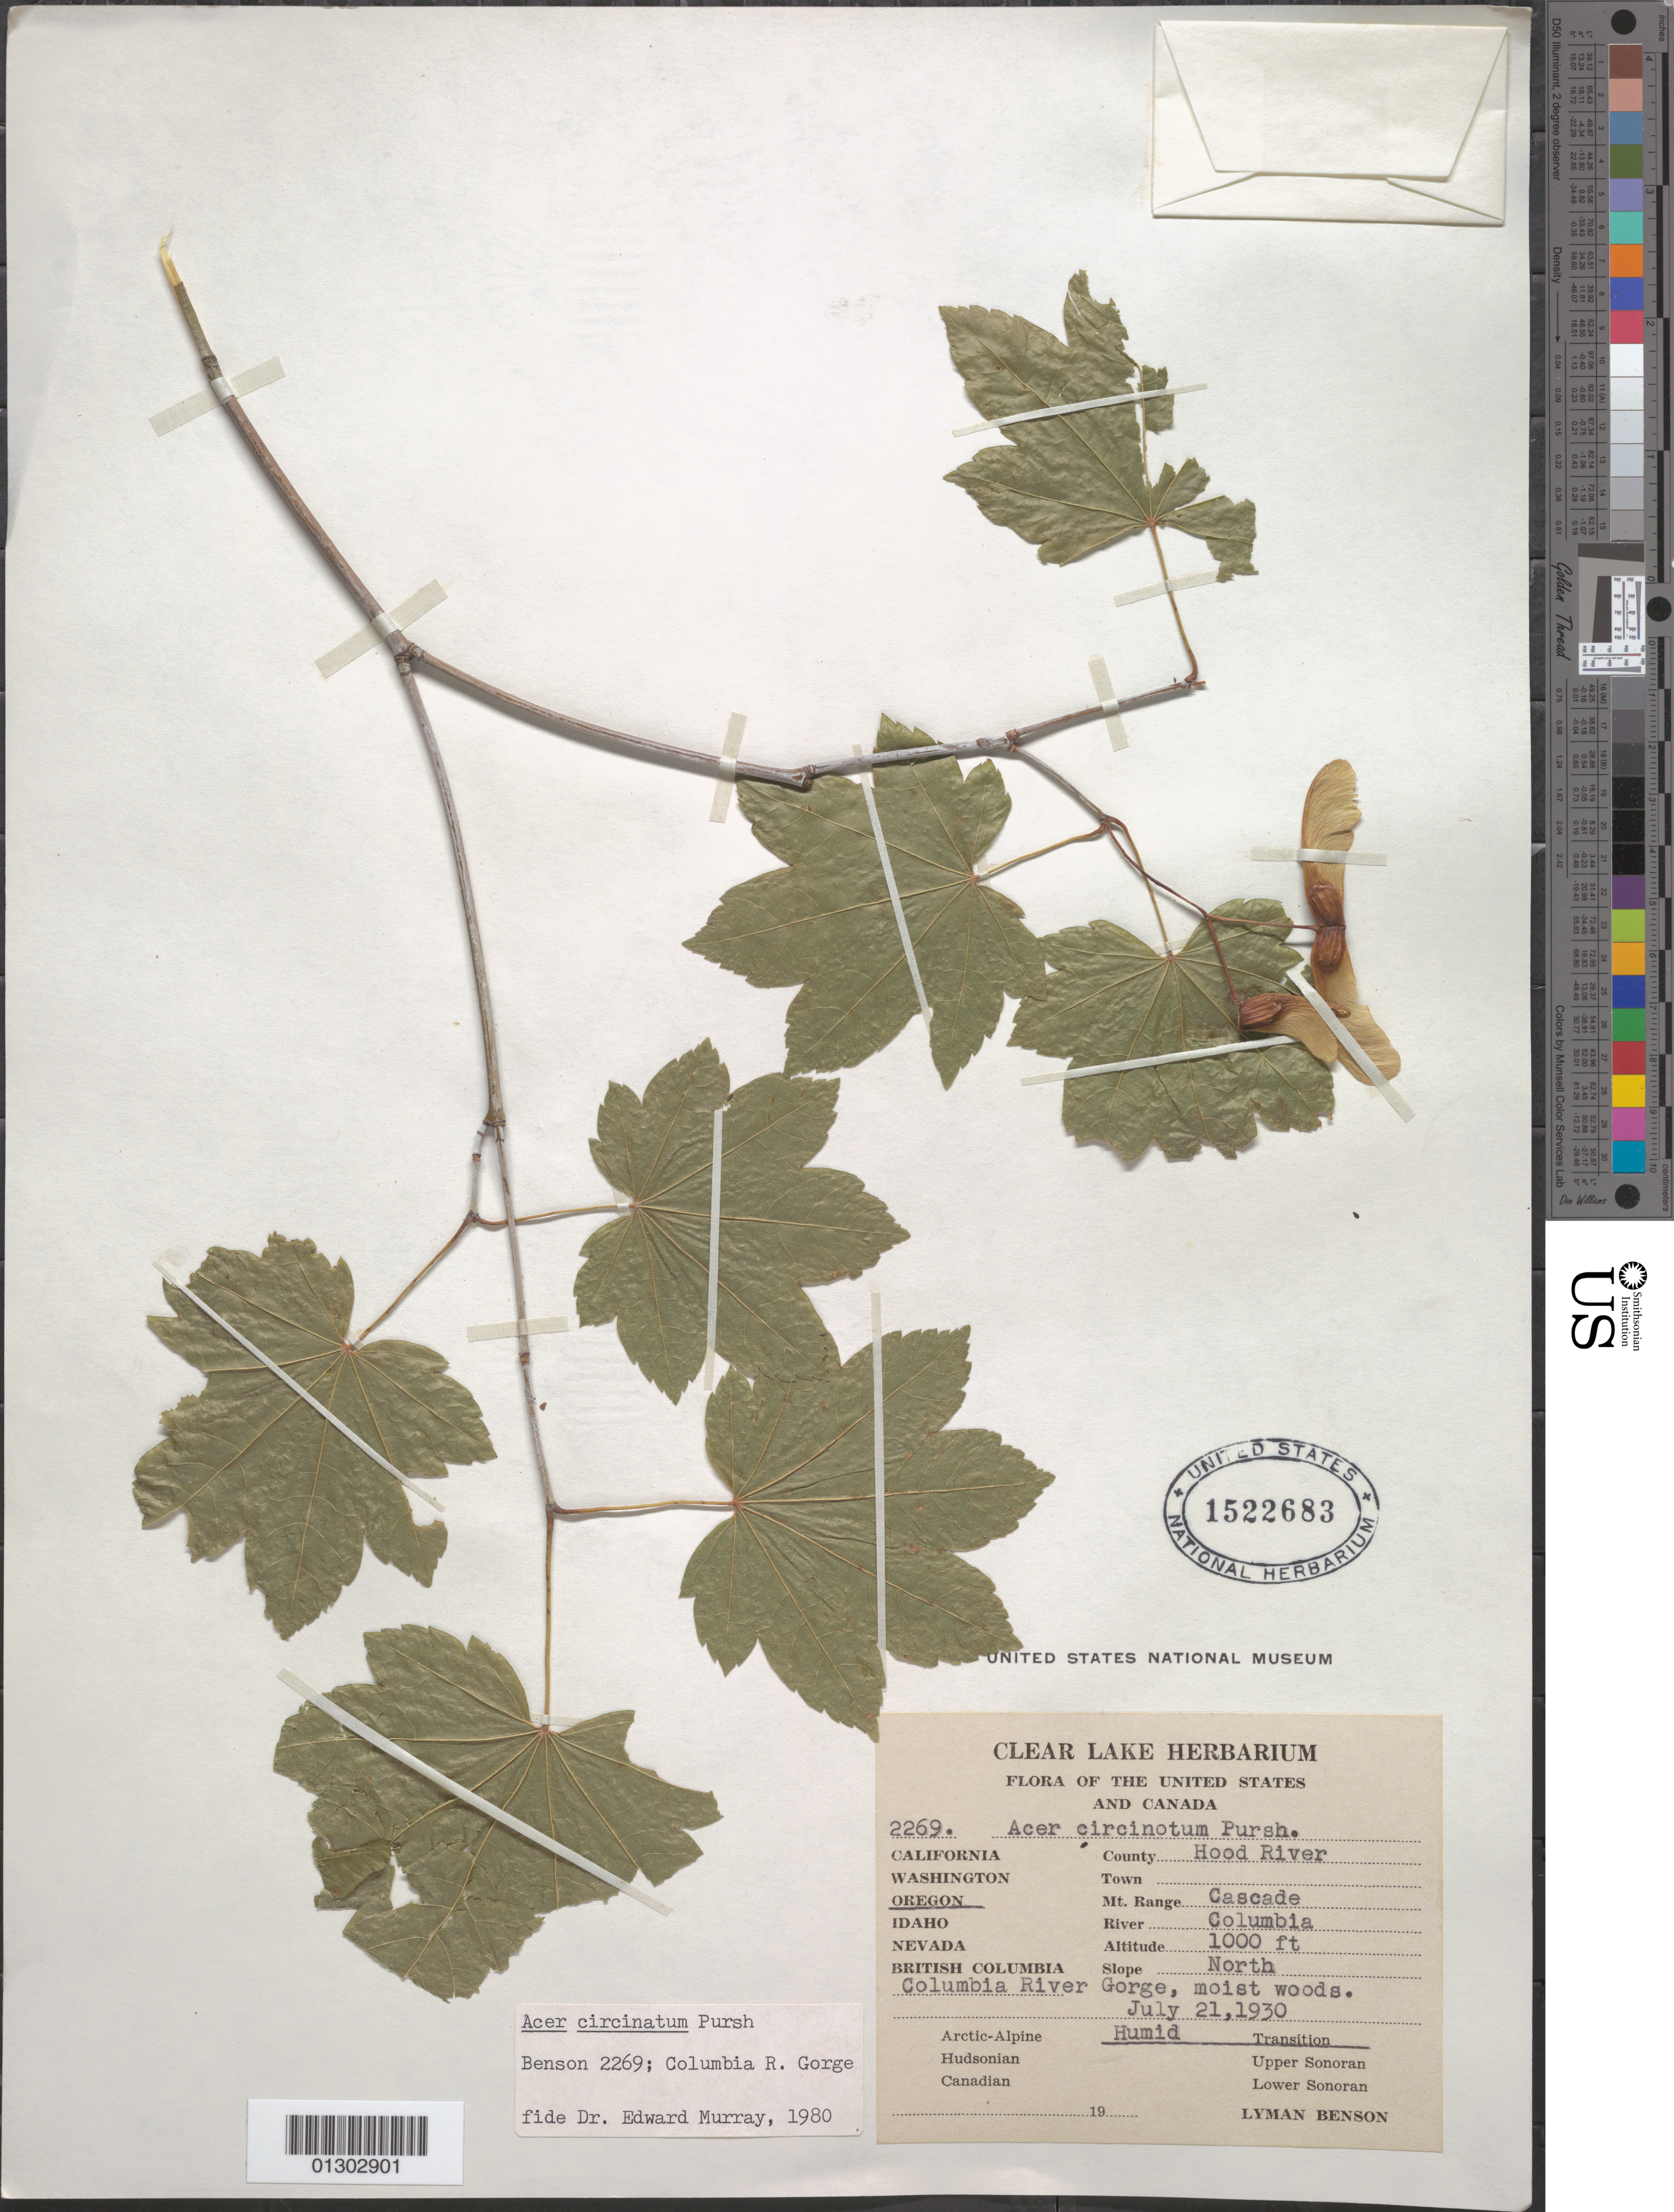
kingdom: Plantae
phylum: Tracheophyta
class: Magnoliopsida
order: Sapindales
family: Sapindaceae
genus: Acer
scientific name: Acer circinatum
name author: Pursh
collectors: L. D. Benson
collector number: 2269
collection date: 1930-07-21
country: United States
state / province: Oregon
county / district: Hood River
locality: Cascade Mountains, Columbia River Gorge, Columbia River.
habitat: Moist woods.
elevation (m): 305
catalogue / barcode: US 1522683